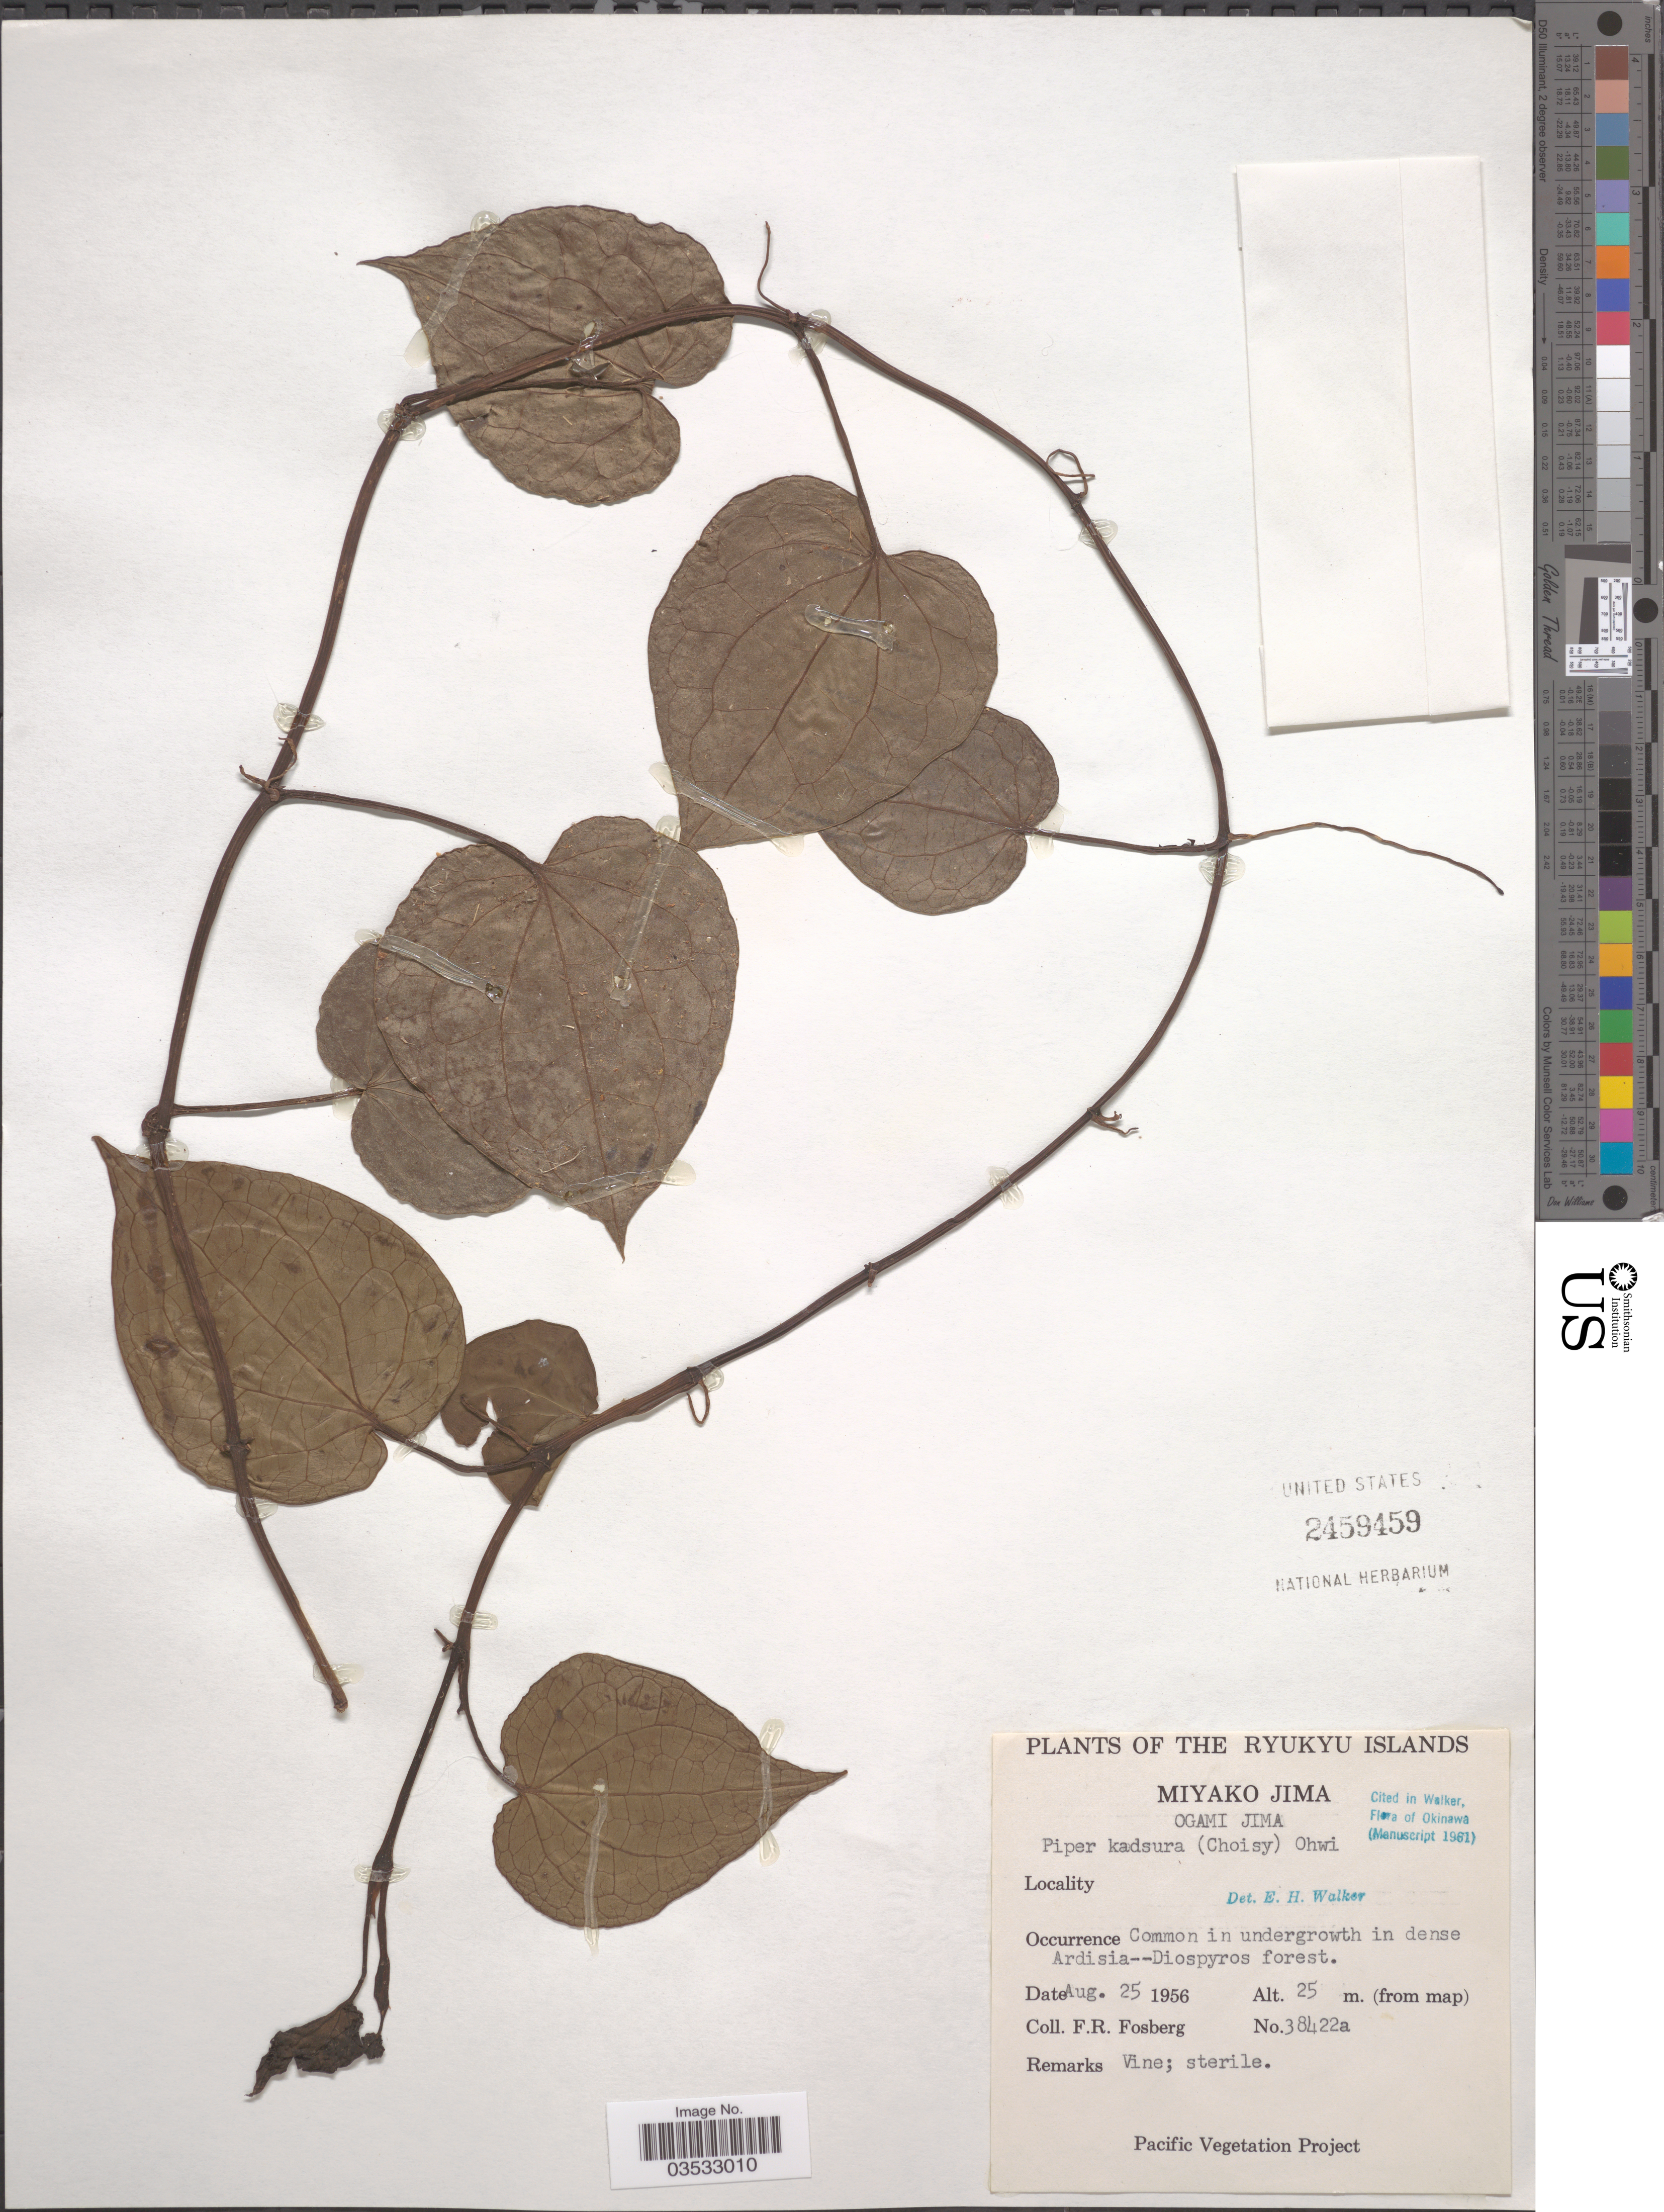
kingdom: Plantae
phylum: Tracheophyta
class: Magnoliopsida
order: Piperales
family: Piperaceae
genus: Piper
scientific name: Piper kadsura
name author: (Choisy) Ohwi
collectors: F. R. Fosberg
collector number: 38422a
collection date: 1956-08-25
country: Japan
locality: The Ryukyu Islands. Miyako Jima. Ogami Jima. In undergrowth in dense Ardisia--Diospyros forest.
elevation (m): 25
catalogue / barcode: US 2459459